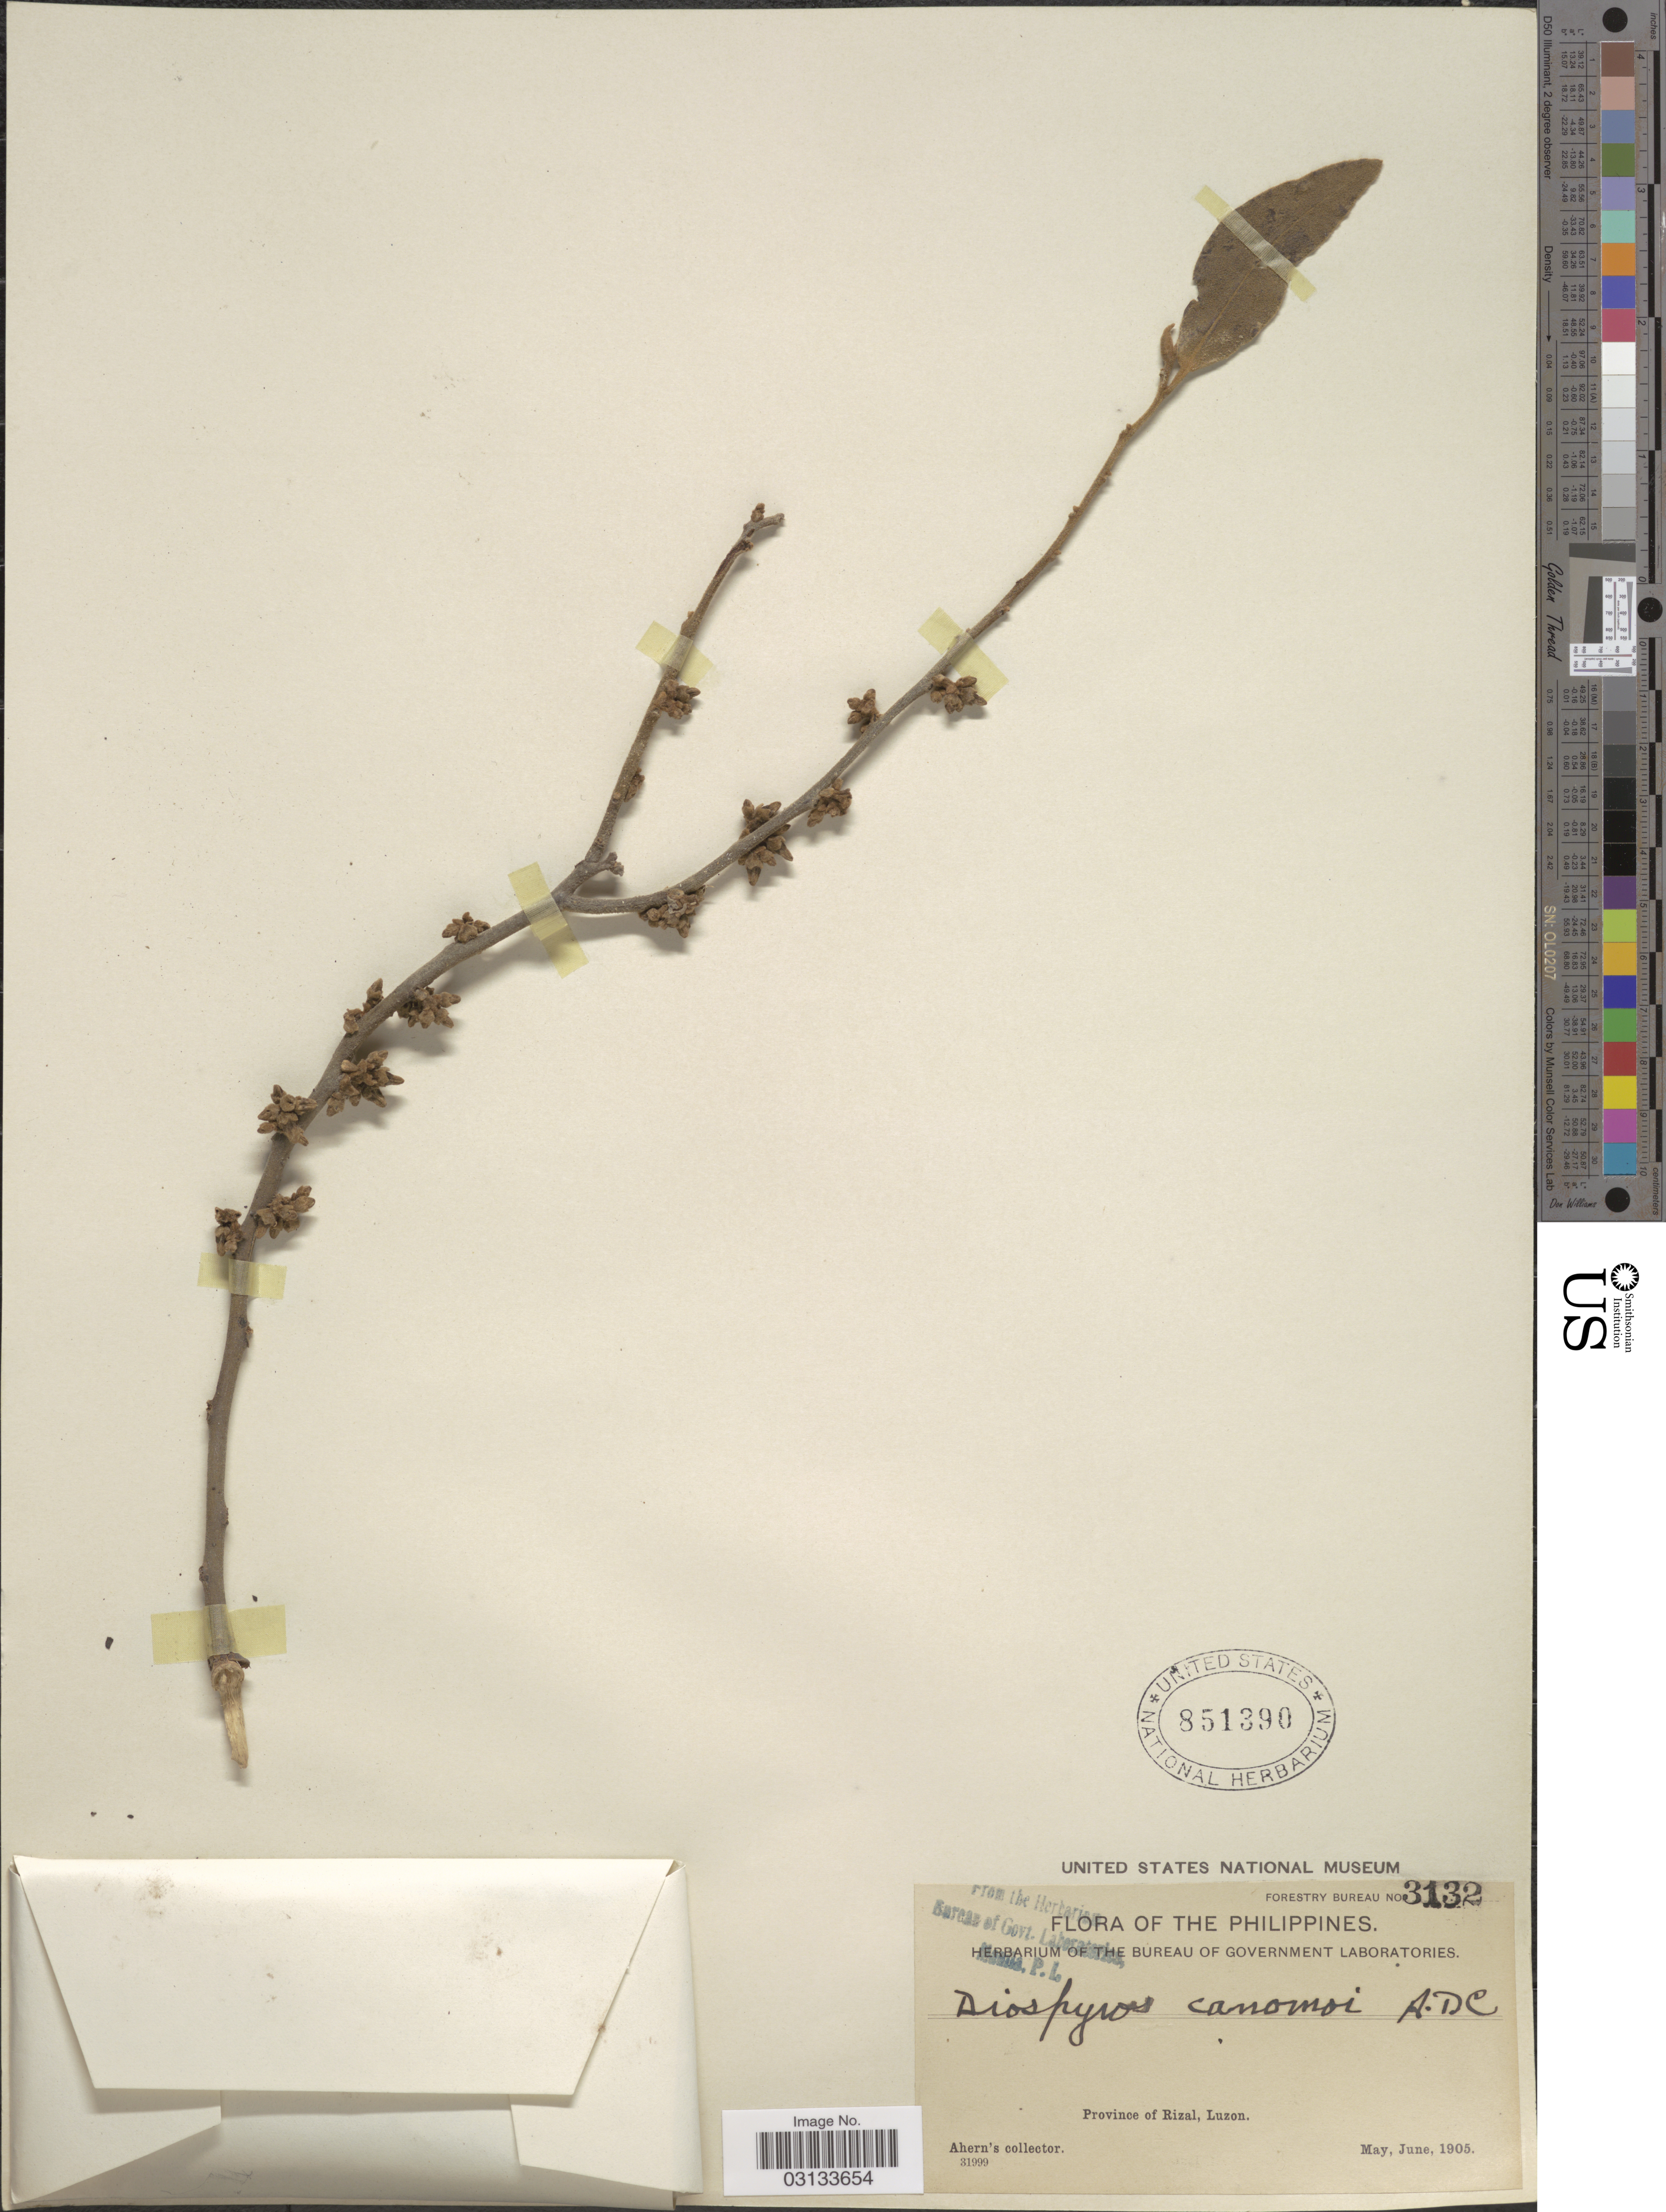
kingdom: Plantae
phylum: Tracheophyta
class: Magnoliopsida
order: Ericales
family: Ebenaceae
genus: Diospyros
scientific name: Diospyros multiflora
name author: Blanco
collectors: Ahern's collector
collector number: Forestry Bureau 3132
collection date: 1905-05/1905-06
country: Philippines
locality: Province of Rizal, Luzon.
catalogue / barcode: US 851390